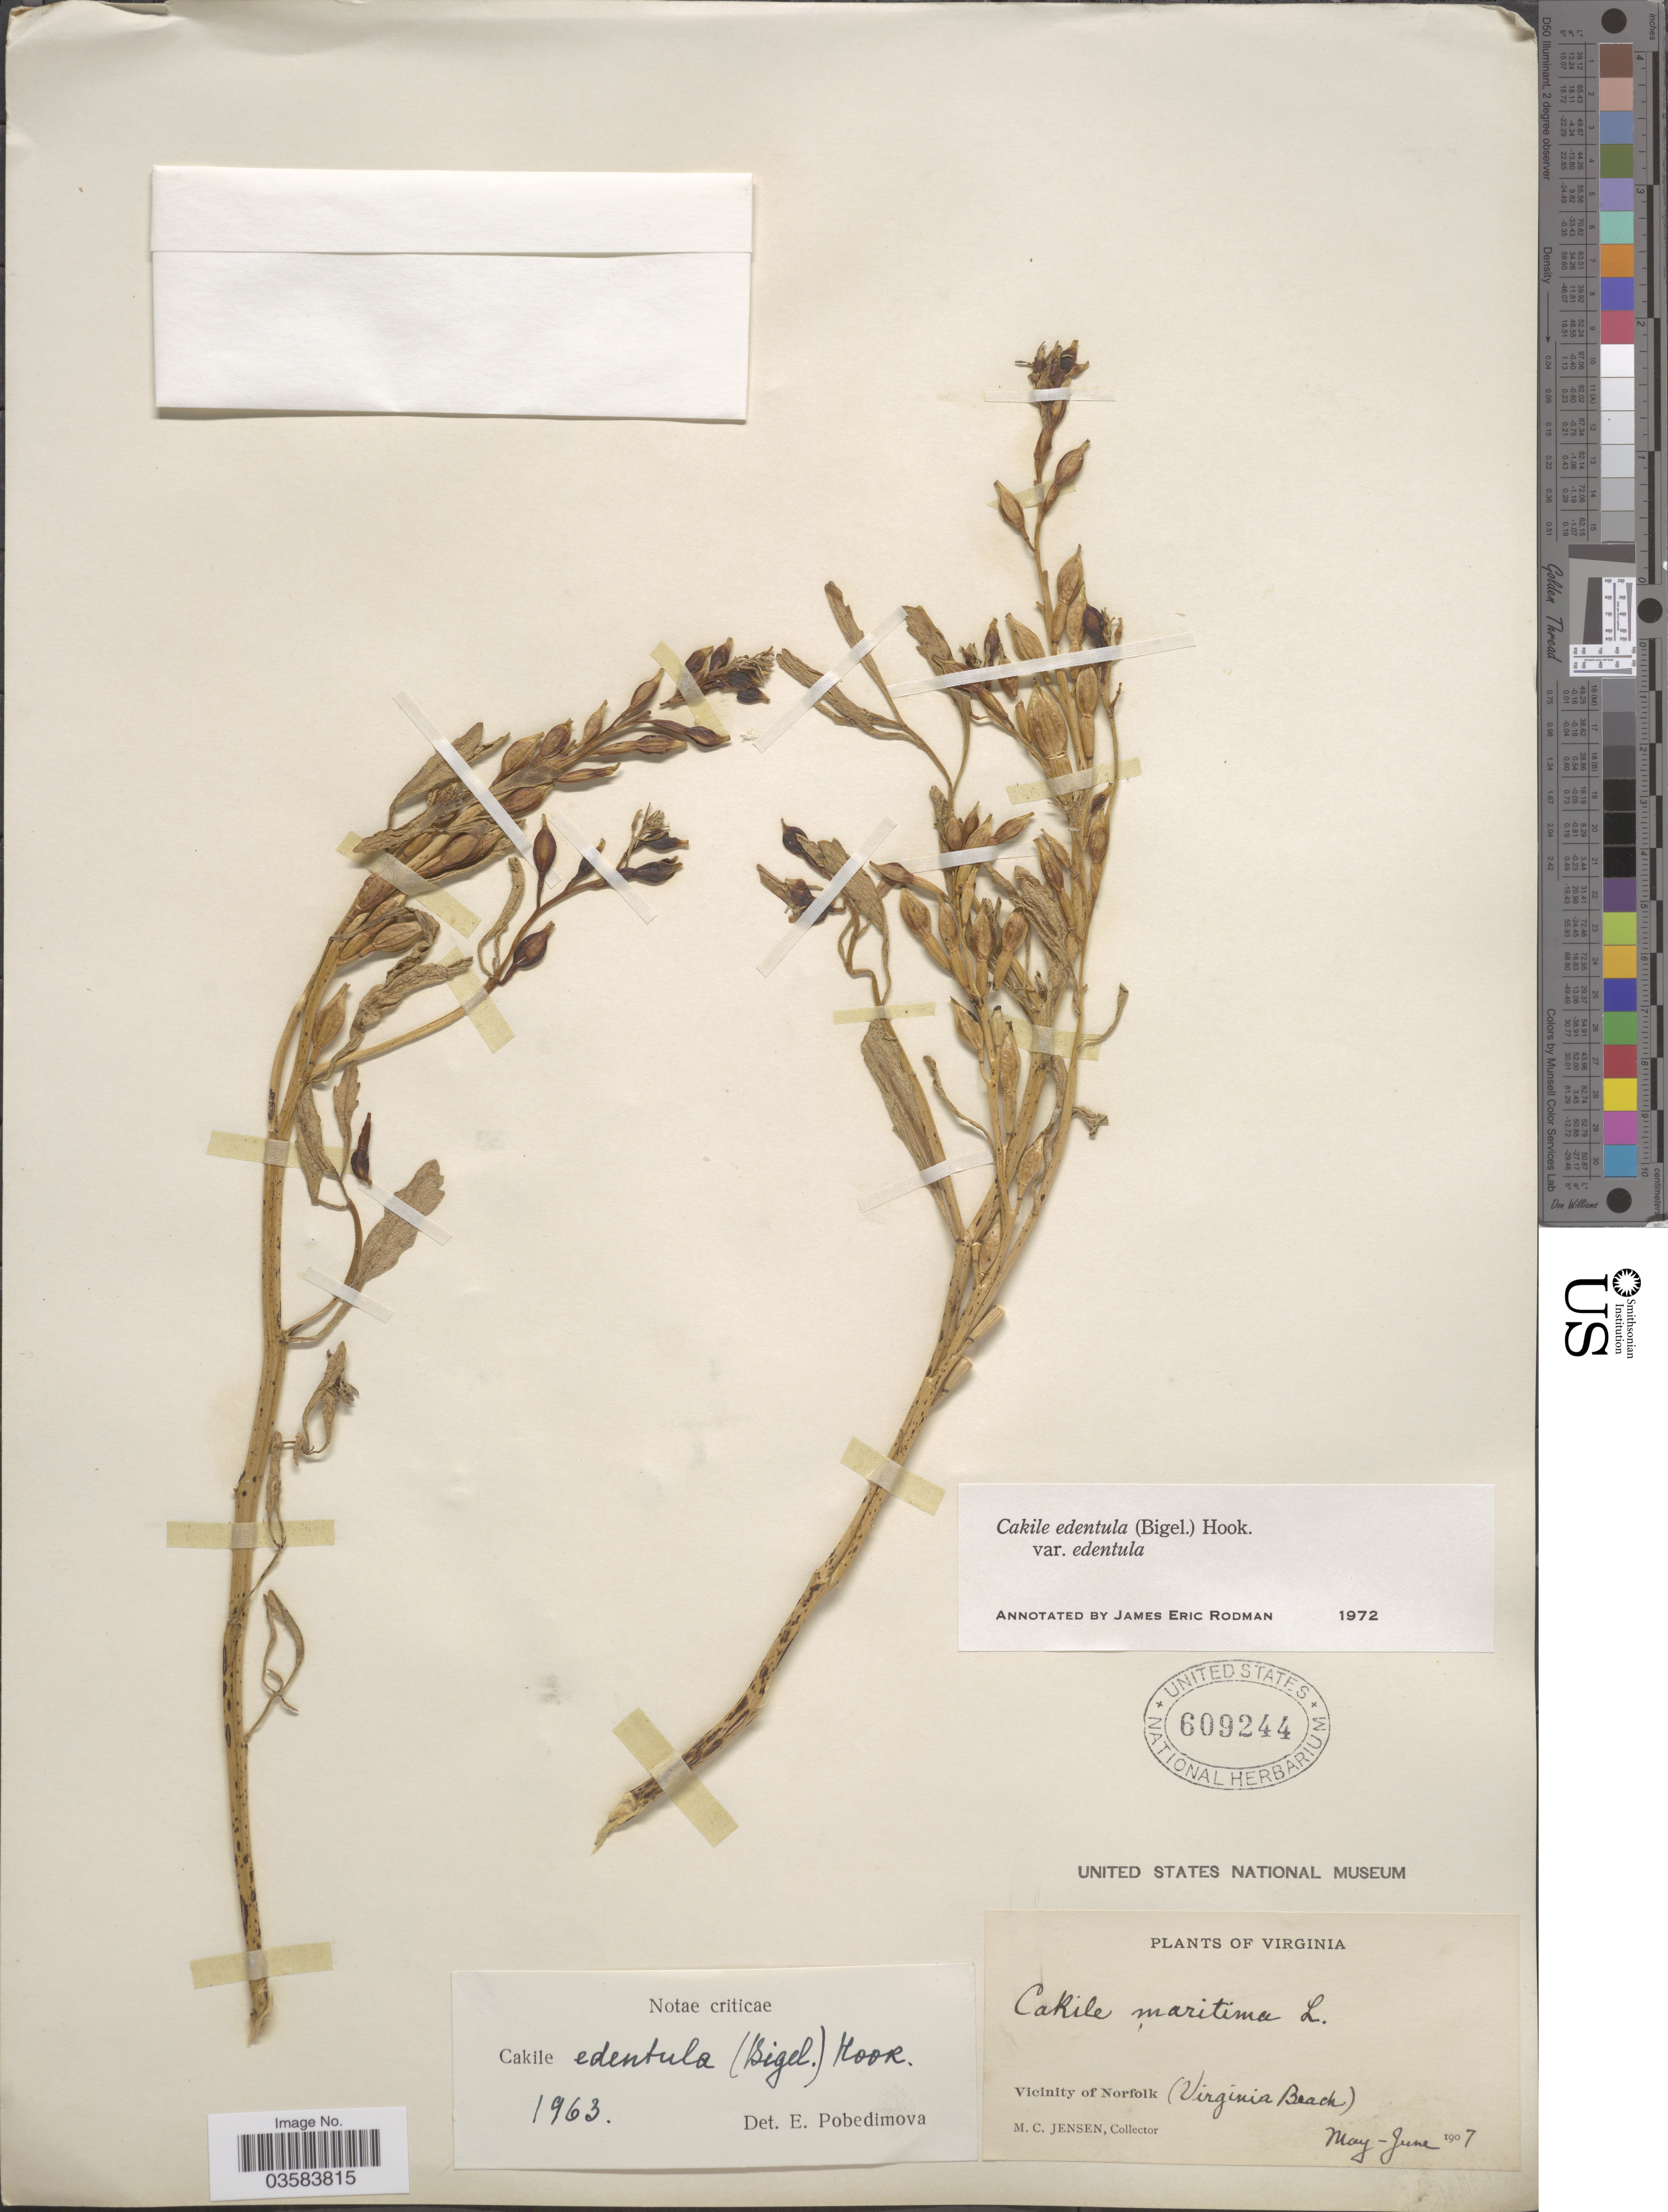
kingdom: Plantae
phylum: Tracheophyta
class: Magnoliopsida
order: Brassicales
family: Brassicaceae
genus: Cakile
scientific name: Cakile edentula var. edentula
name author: (Bigelow) Hook.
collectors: M. C. Jensen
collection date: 1907-05/1907-06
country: United States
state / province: Virginia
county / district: City of Norfolk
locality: Vicinity of Norfolk (Virginia Beach)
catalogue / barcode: US 609244